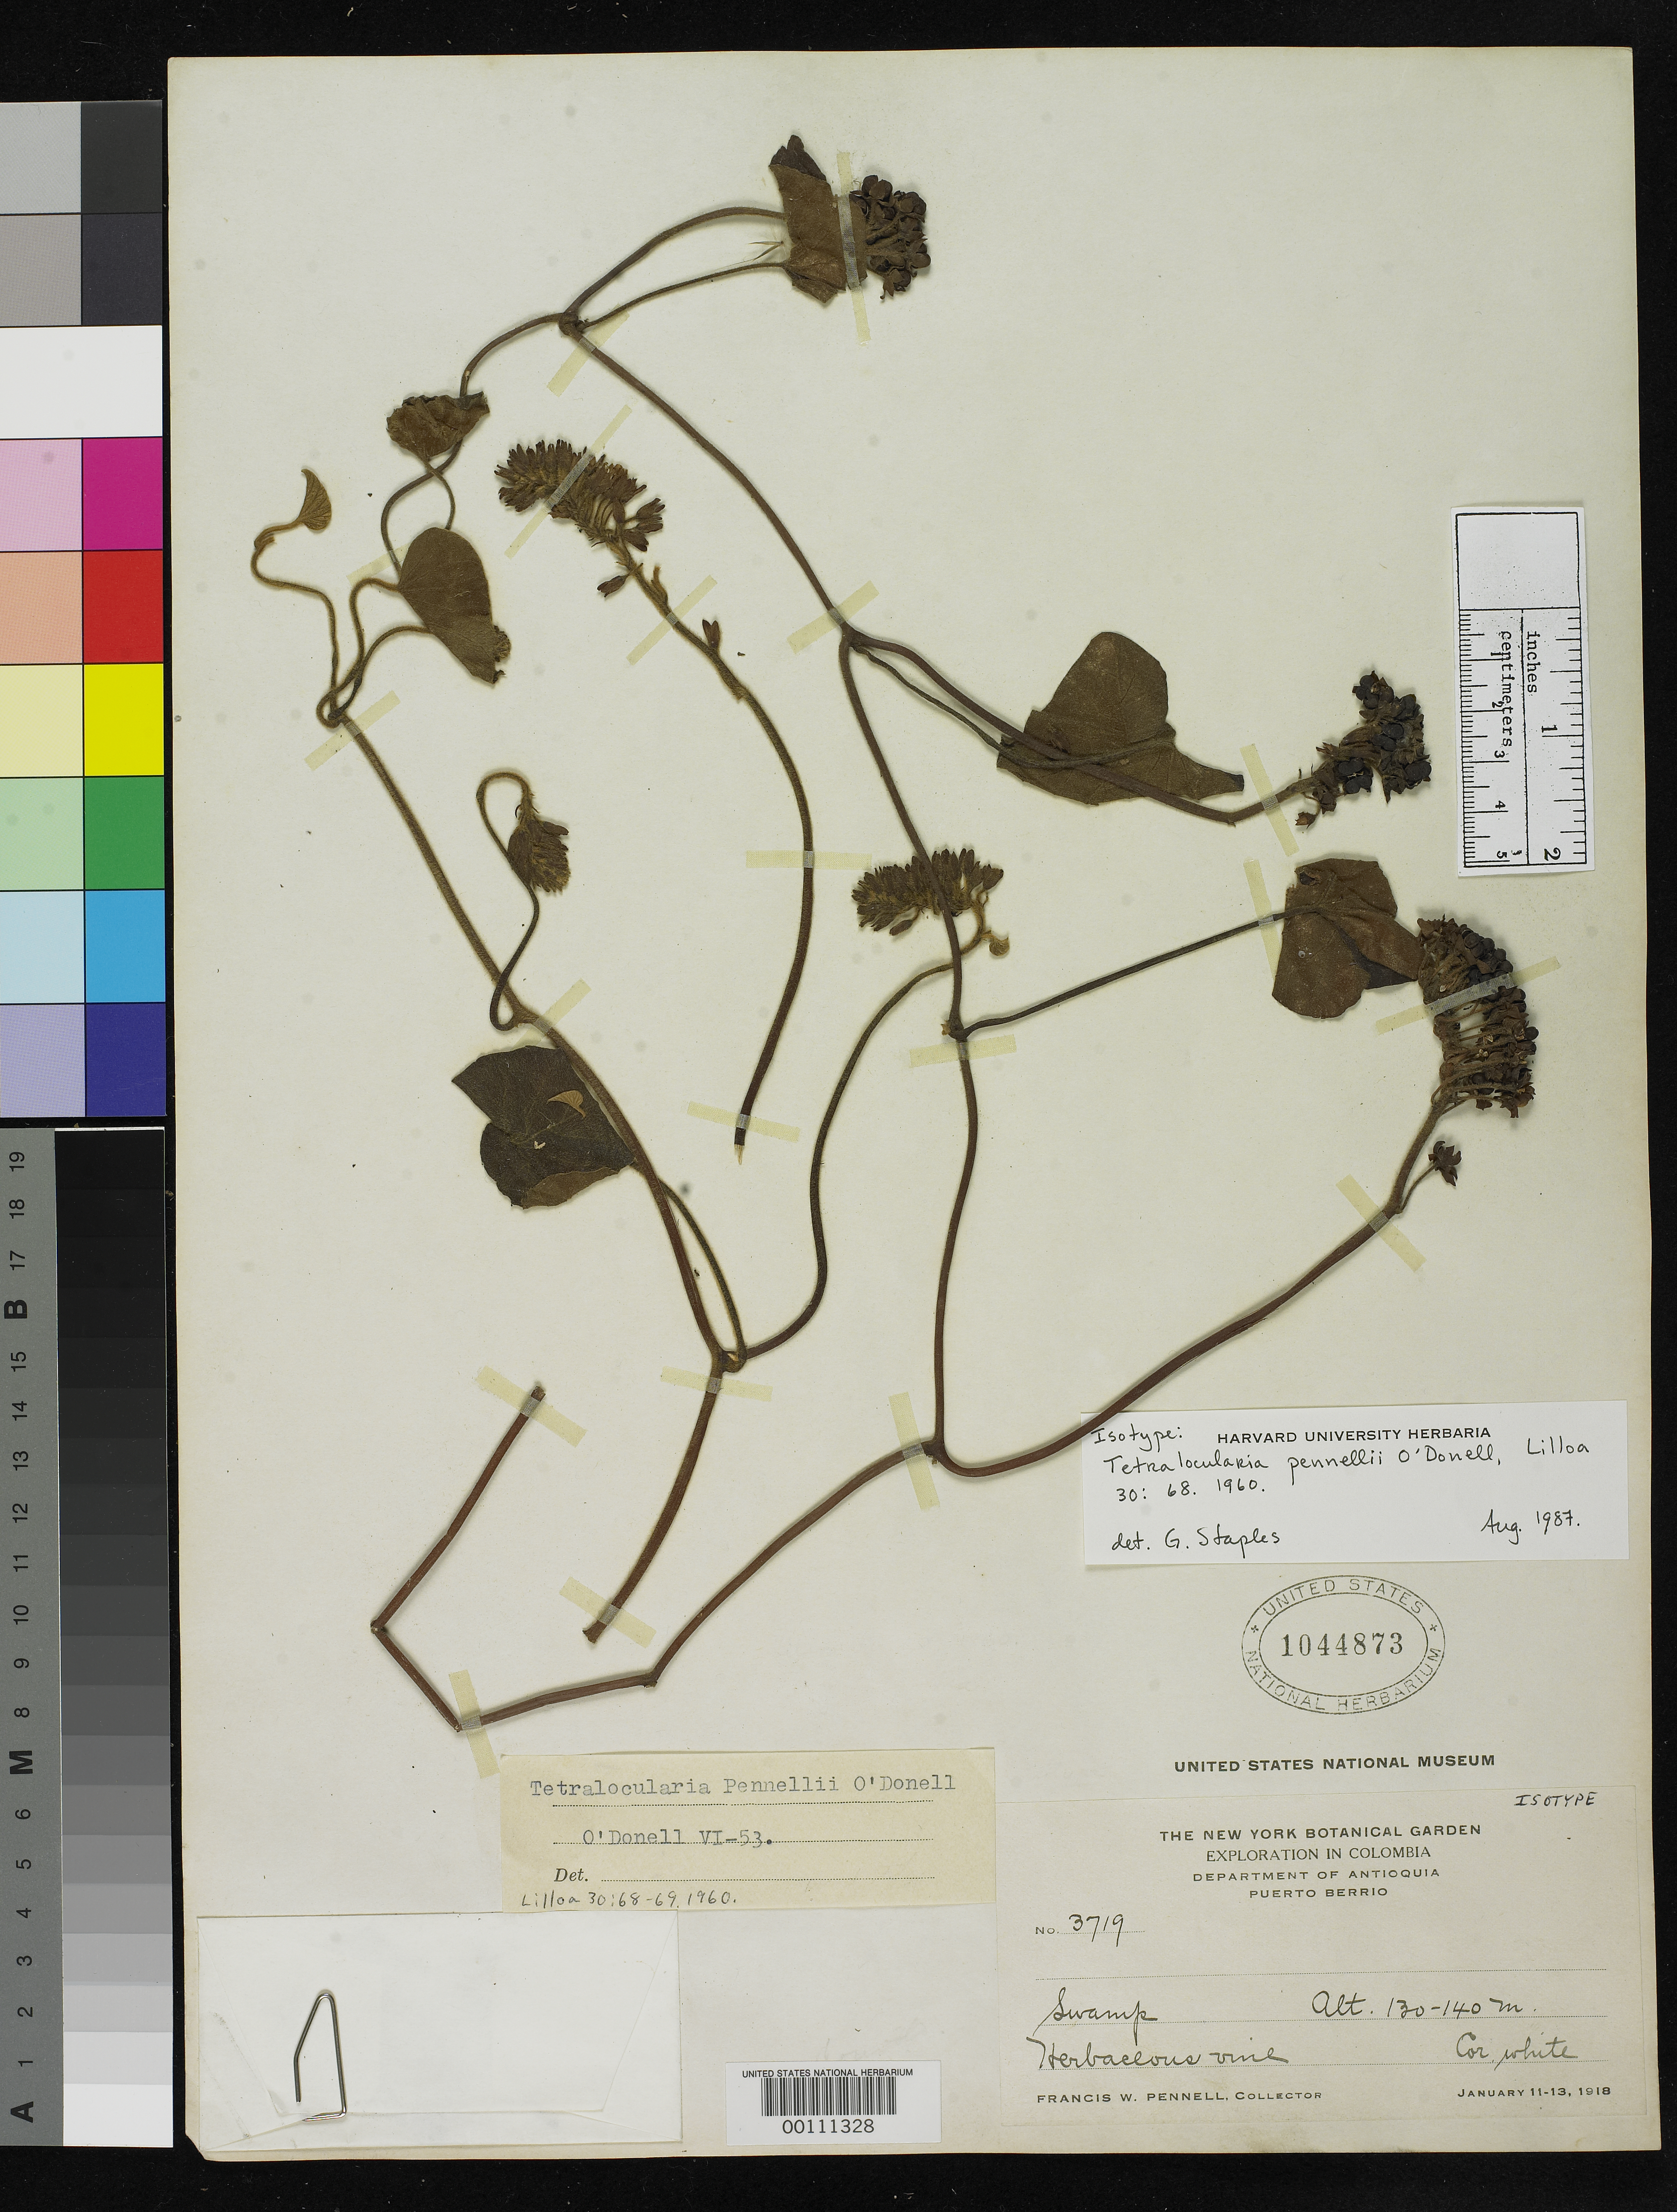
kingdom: Plantae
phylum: Tracheophyta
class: Magnoliopsida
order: Solanales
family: Convolvulaceae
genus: Tetralocularia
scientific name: Tetralocularia pennellii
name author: O'Donell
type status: Isotype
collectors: F. W. Pennell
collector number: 3719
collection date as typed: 11 Jan 1918 to 13 Jan 1918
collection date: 1918-01-11/1918-01-13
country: Colombia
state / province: Antioquia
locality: Puerto Berrio.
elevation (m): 130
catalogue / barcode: US 1044873